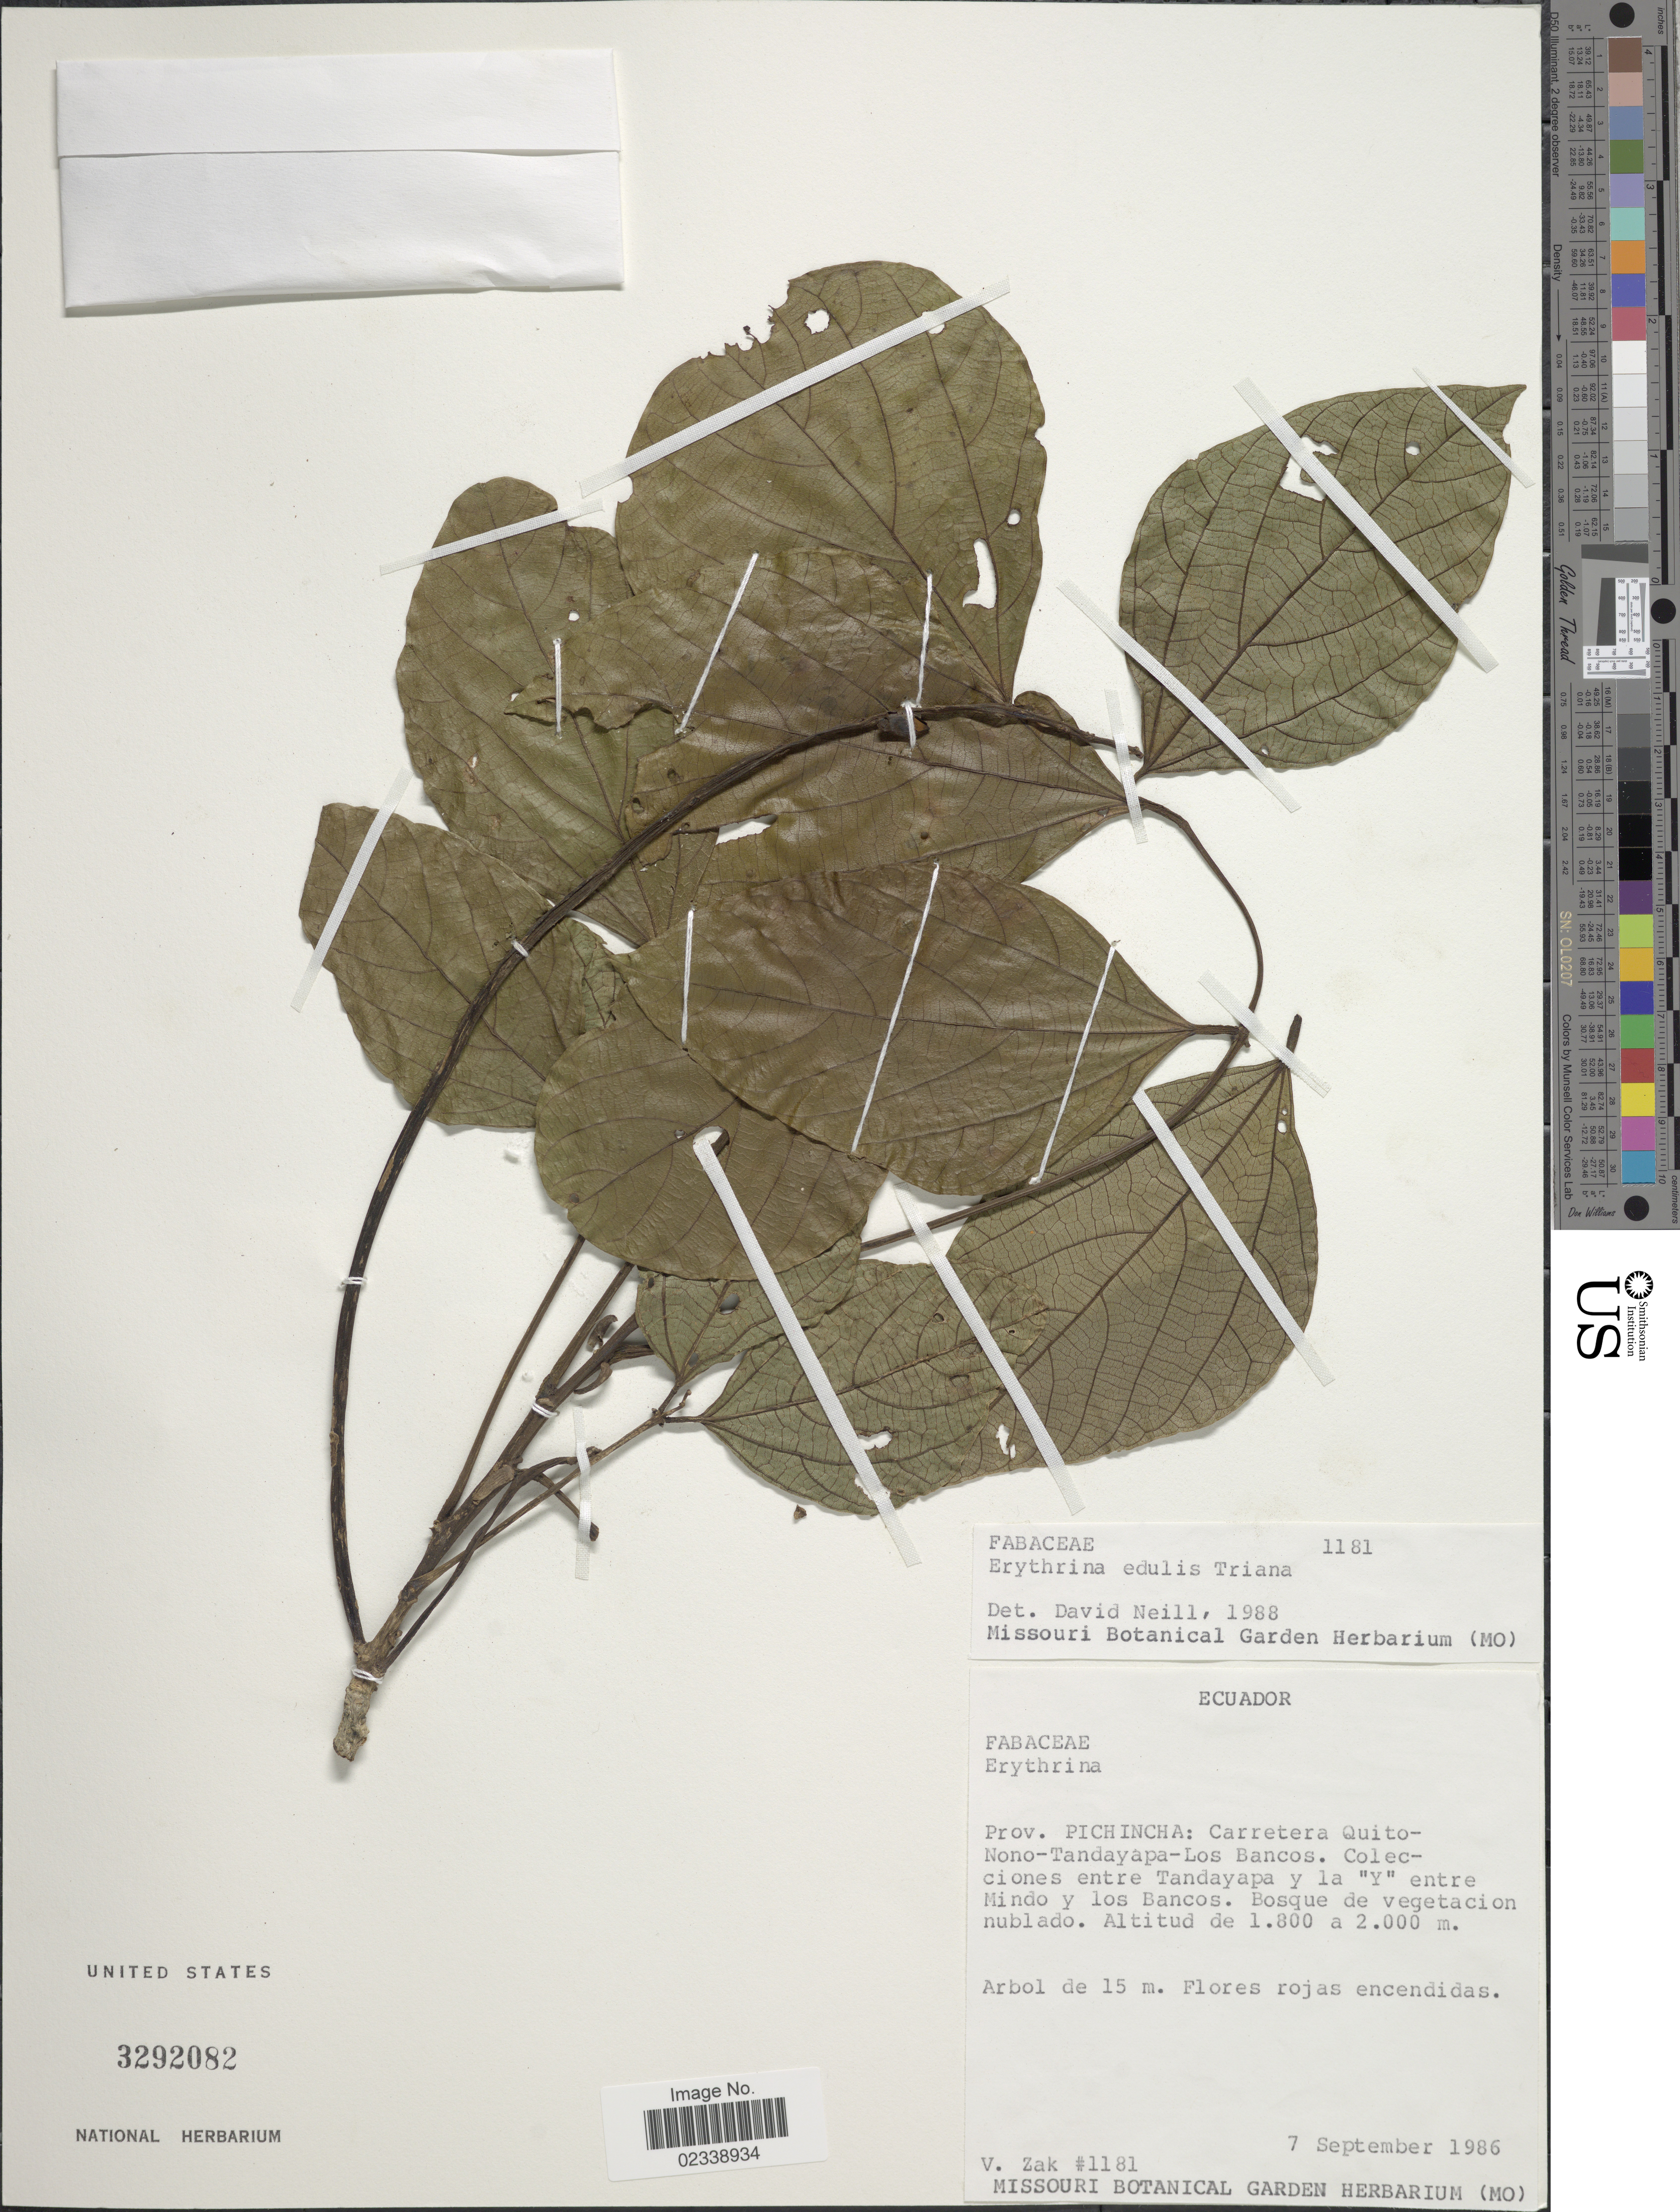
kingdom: Plantae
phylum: Tracheophyta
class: Magnoliopsida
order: Fabales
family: Fabaceae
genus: Erythrina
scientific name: Erythrina edulis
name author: Triana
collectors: V. Zak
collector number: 1181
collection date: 1986-09-07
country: Ecuador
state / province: Pichincha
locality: Carretera Quito-Nono-Tandayapa-Los Bancos, entre Tandayapa y la "Y"entre Mindo y los Bancos.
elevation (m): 1800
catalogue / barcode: US 3292082